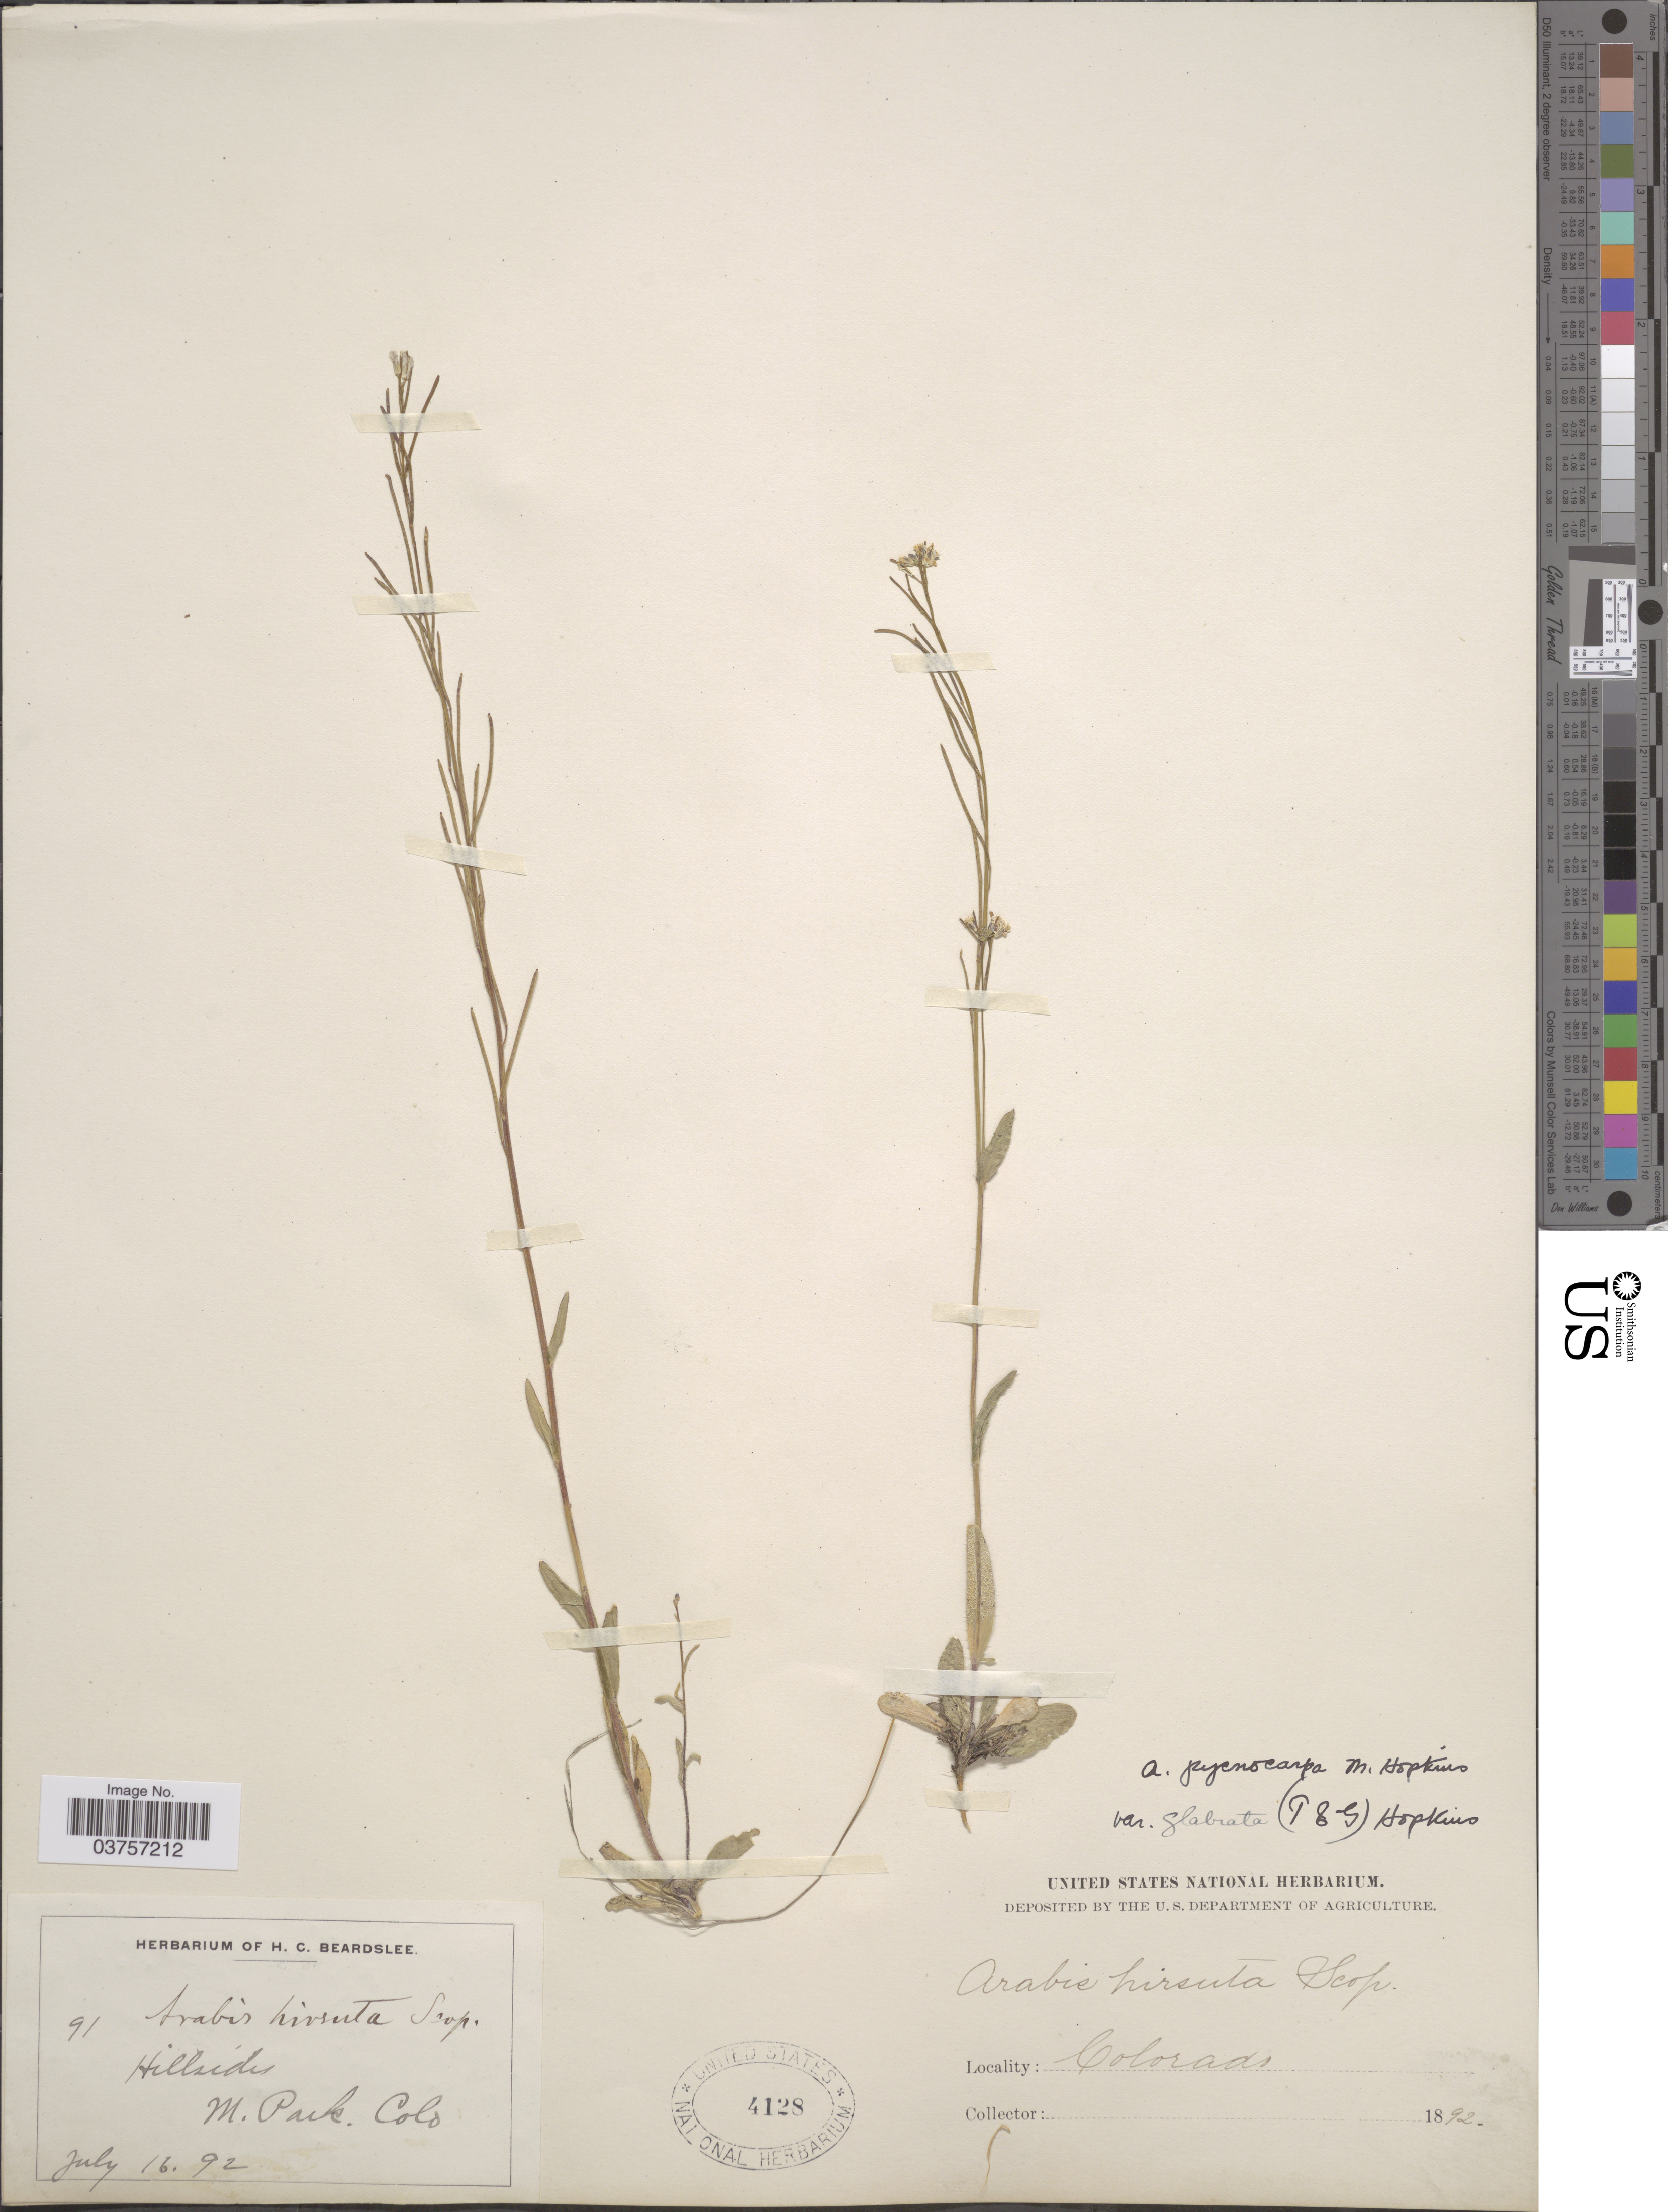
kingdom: Plantae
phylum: Tracheophyta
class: Magnoliopsida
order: Brassicales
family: Brassicaceae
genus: Arabis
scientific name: Arabis hirsuta var. glabrata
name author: Torr. & A. Gray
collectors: ex herb. H. C. Beardslee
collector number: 91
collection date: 1892-07-16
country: United States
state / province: Colorado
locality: Hillside; M. Park.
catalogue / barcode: US 4128